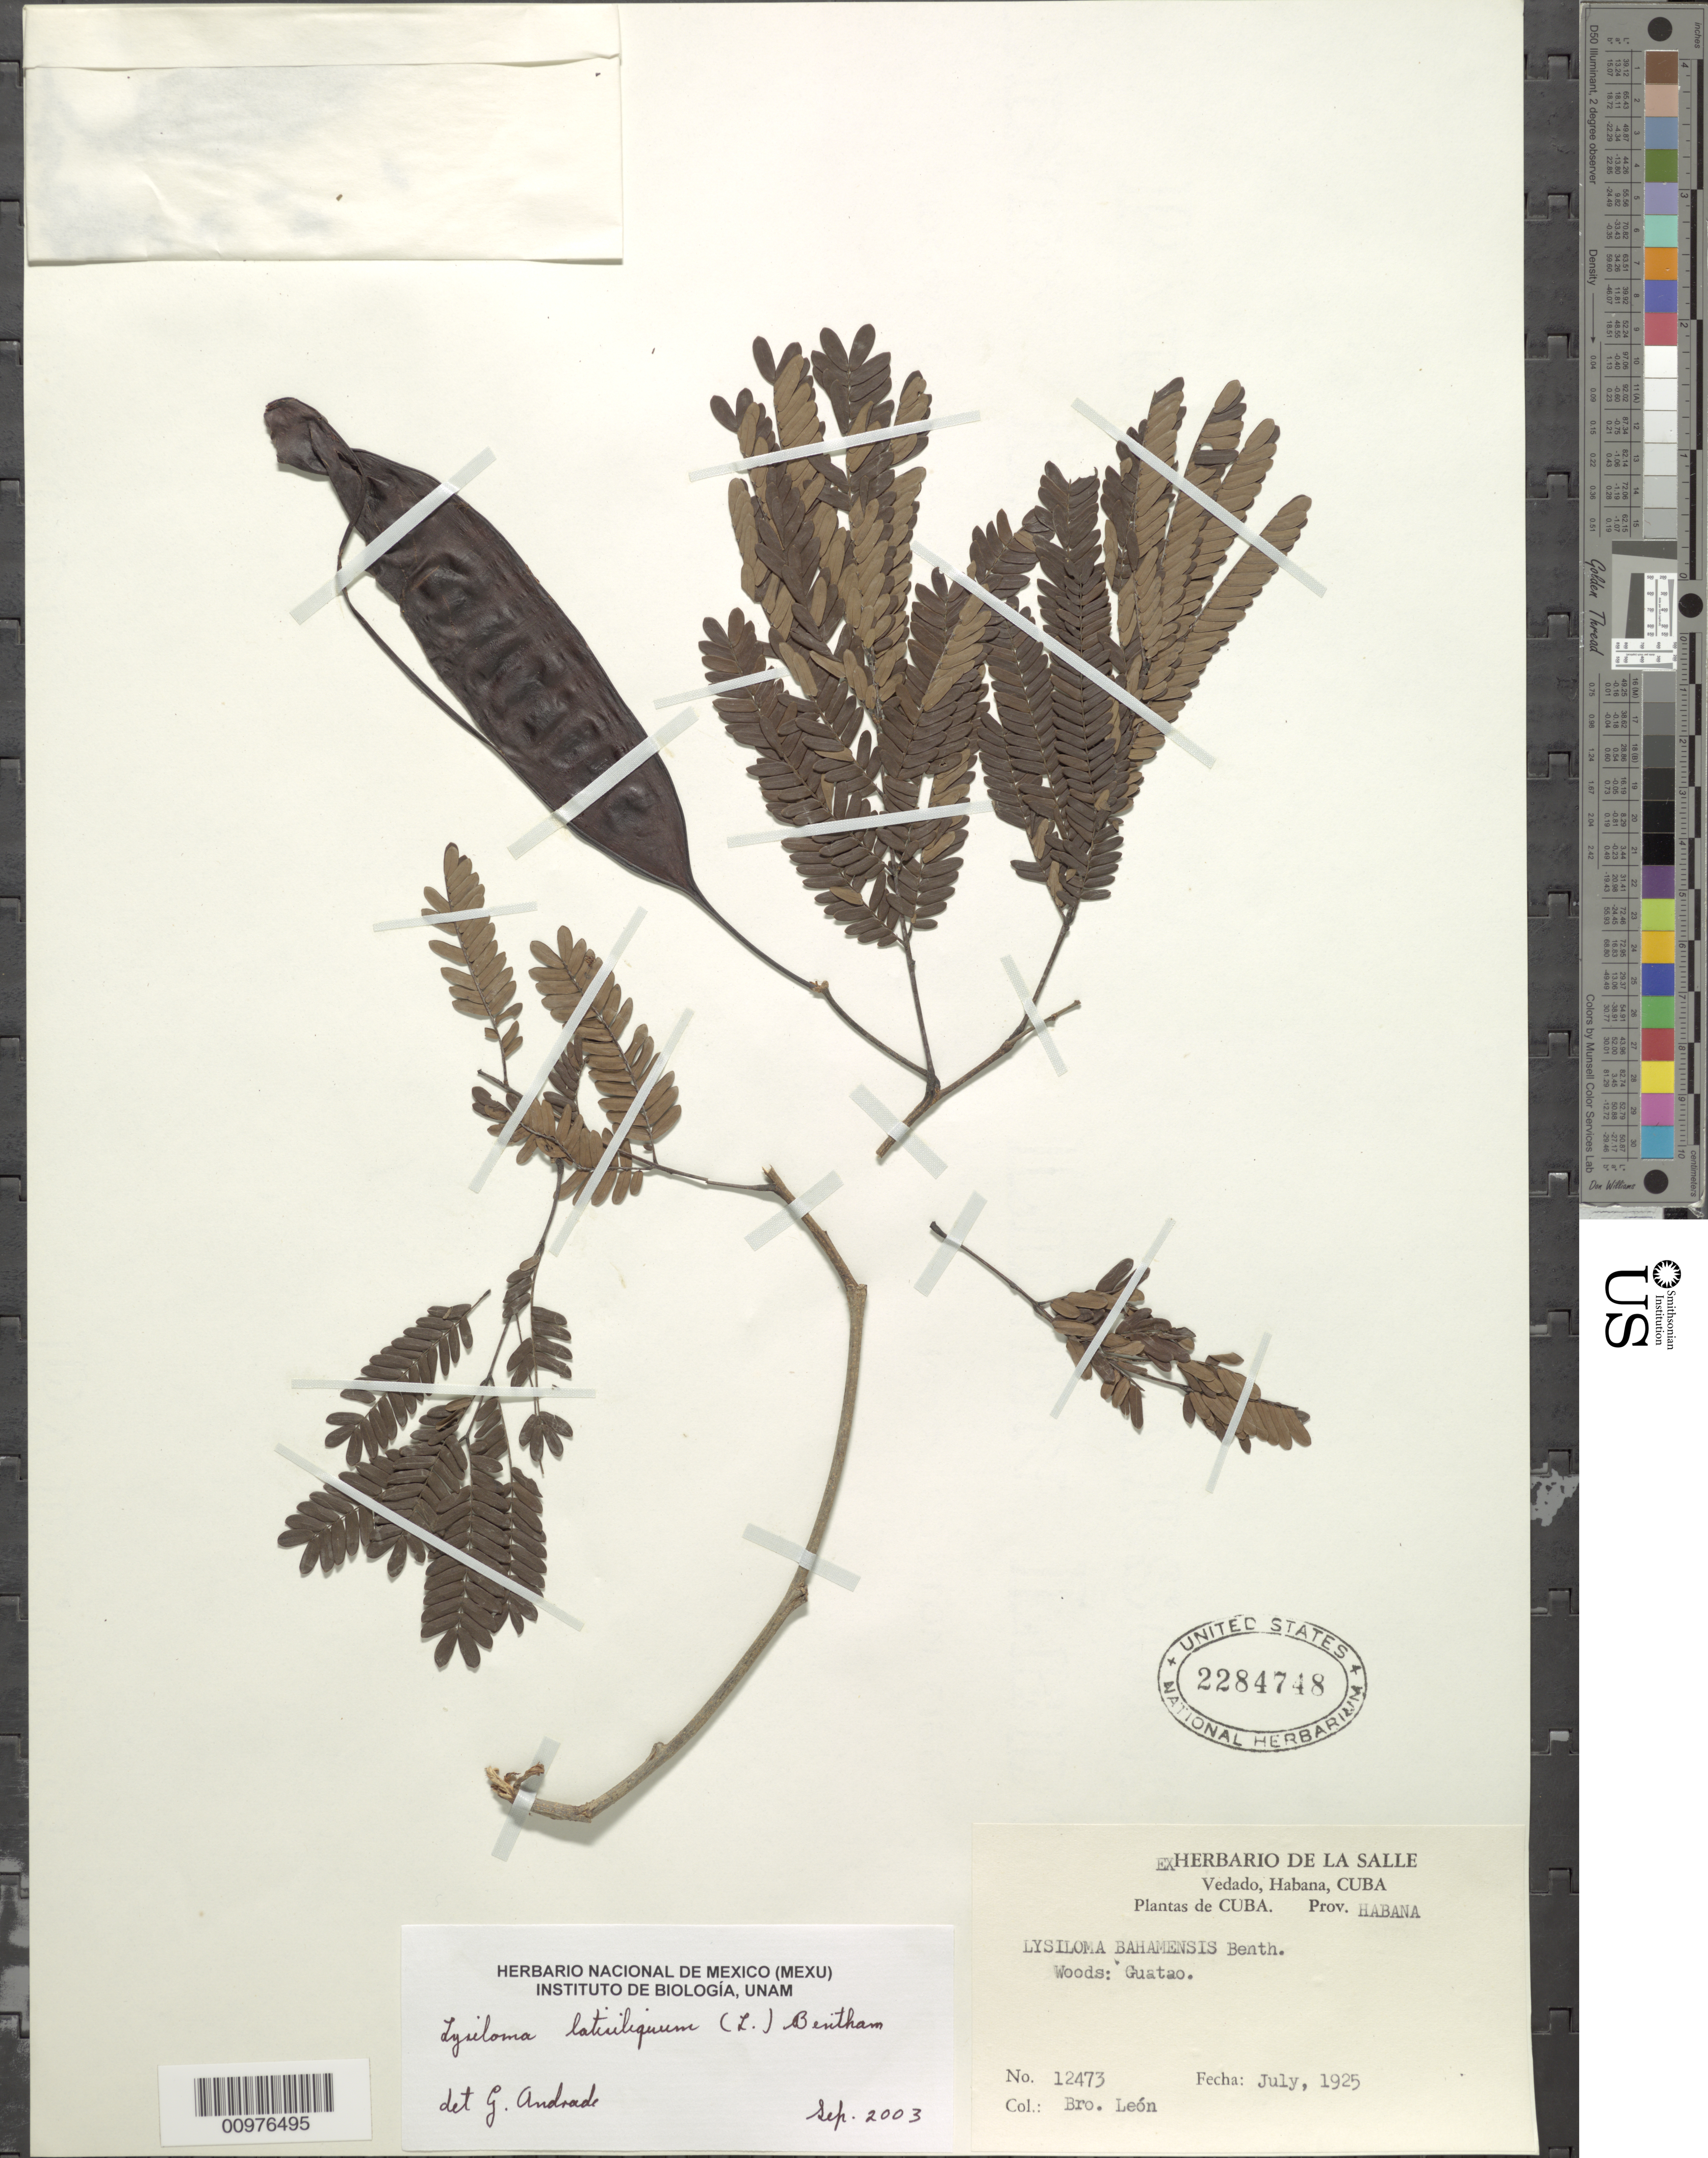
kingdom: Plantae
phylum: Tracheophyta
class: Magnoliopsida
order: Fabales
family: Fabaceae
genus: Lysiloma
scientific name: Lysiloma latisiliquum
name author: (L.) Benth.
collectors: Bro. León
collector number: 12473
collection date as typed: Jul 1925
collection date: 1925-07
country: Cuba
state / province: La Habana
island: Cuba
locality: Woods- Guatao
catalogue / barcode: US 2284748